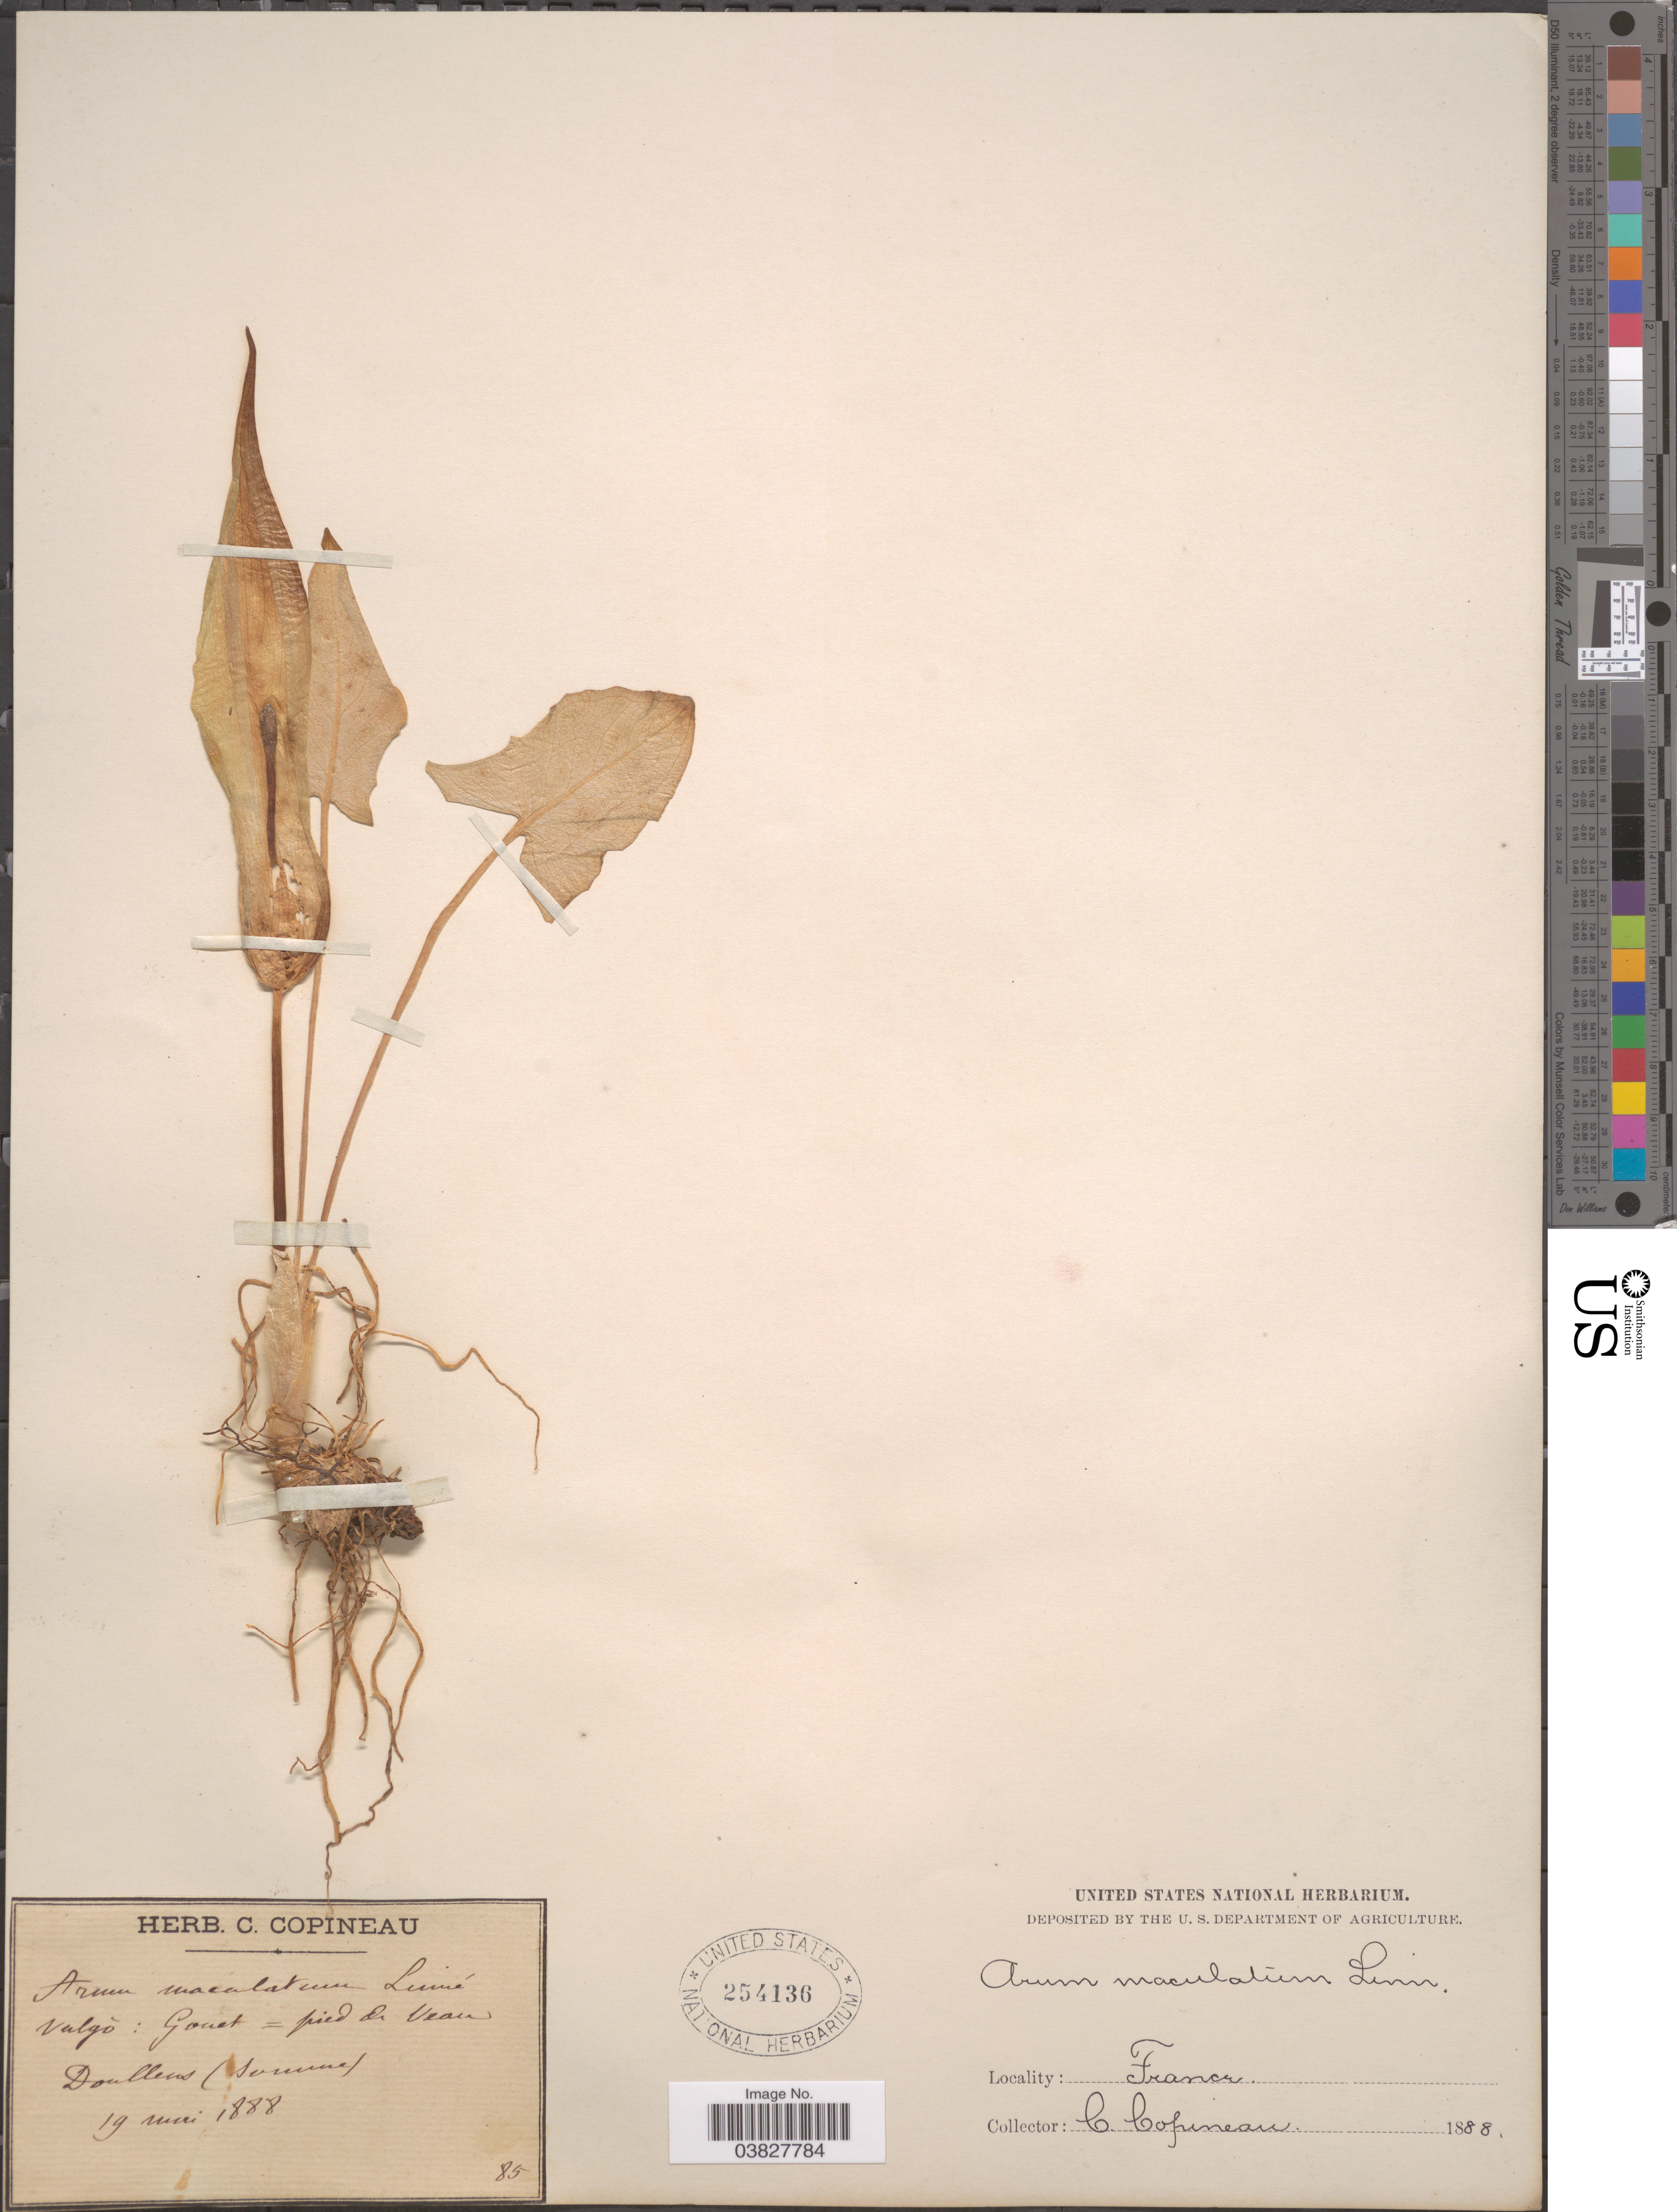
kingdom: Plantae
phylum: Tracheophyta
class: Liliopsida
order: Alismatales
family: Araceae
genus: Arum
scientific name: Arum maculatum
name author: L.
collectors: C. Copineau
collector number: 85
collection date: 1888-05-19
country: France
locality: Doullens (Somme).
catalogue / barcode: US 254136